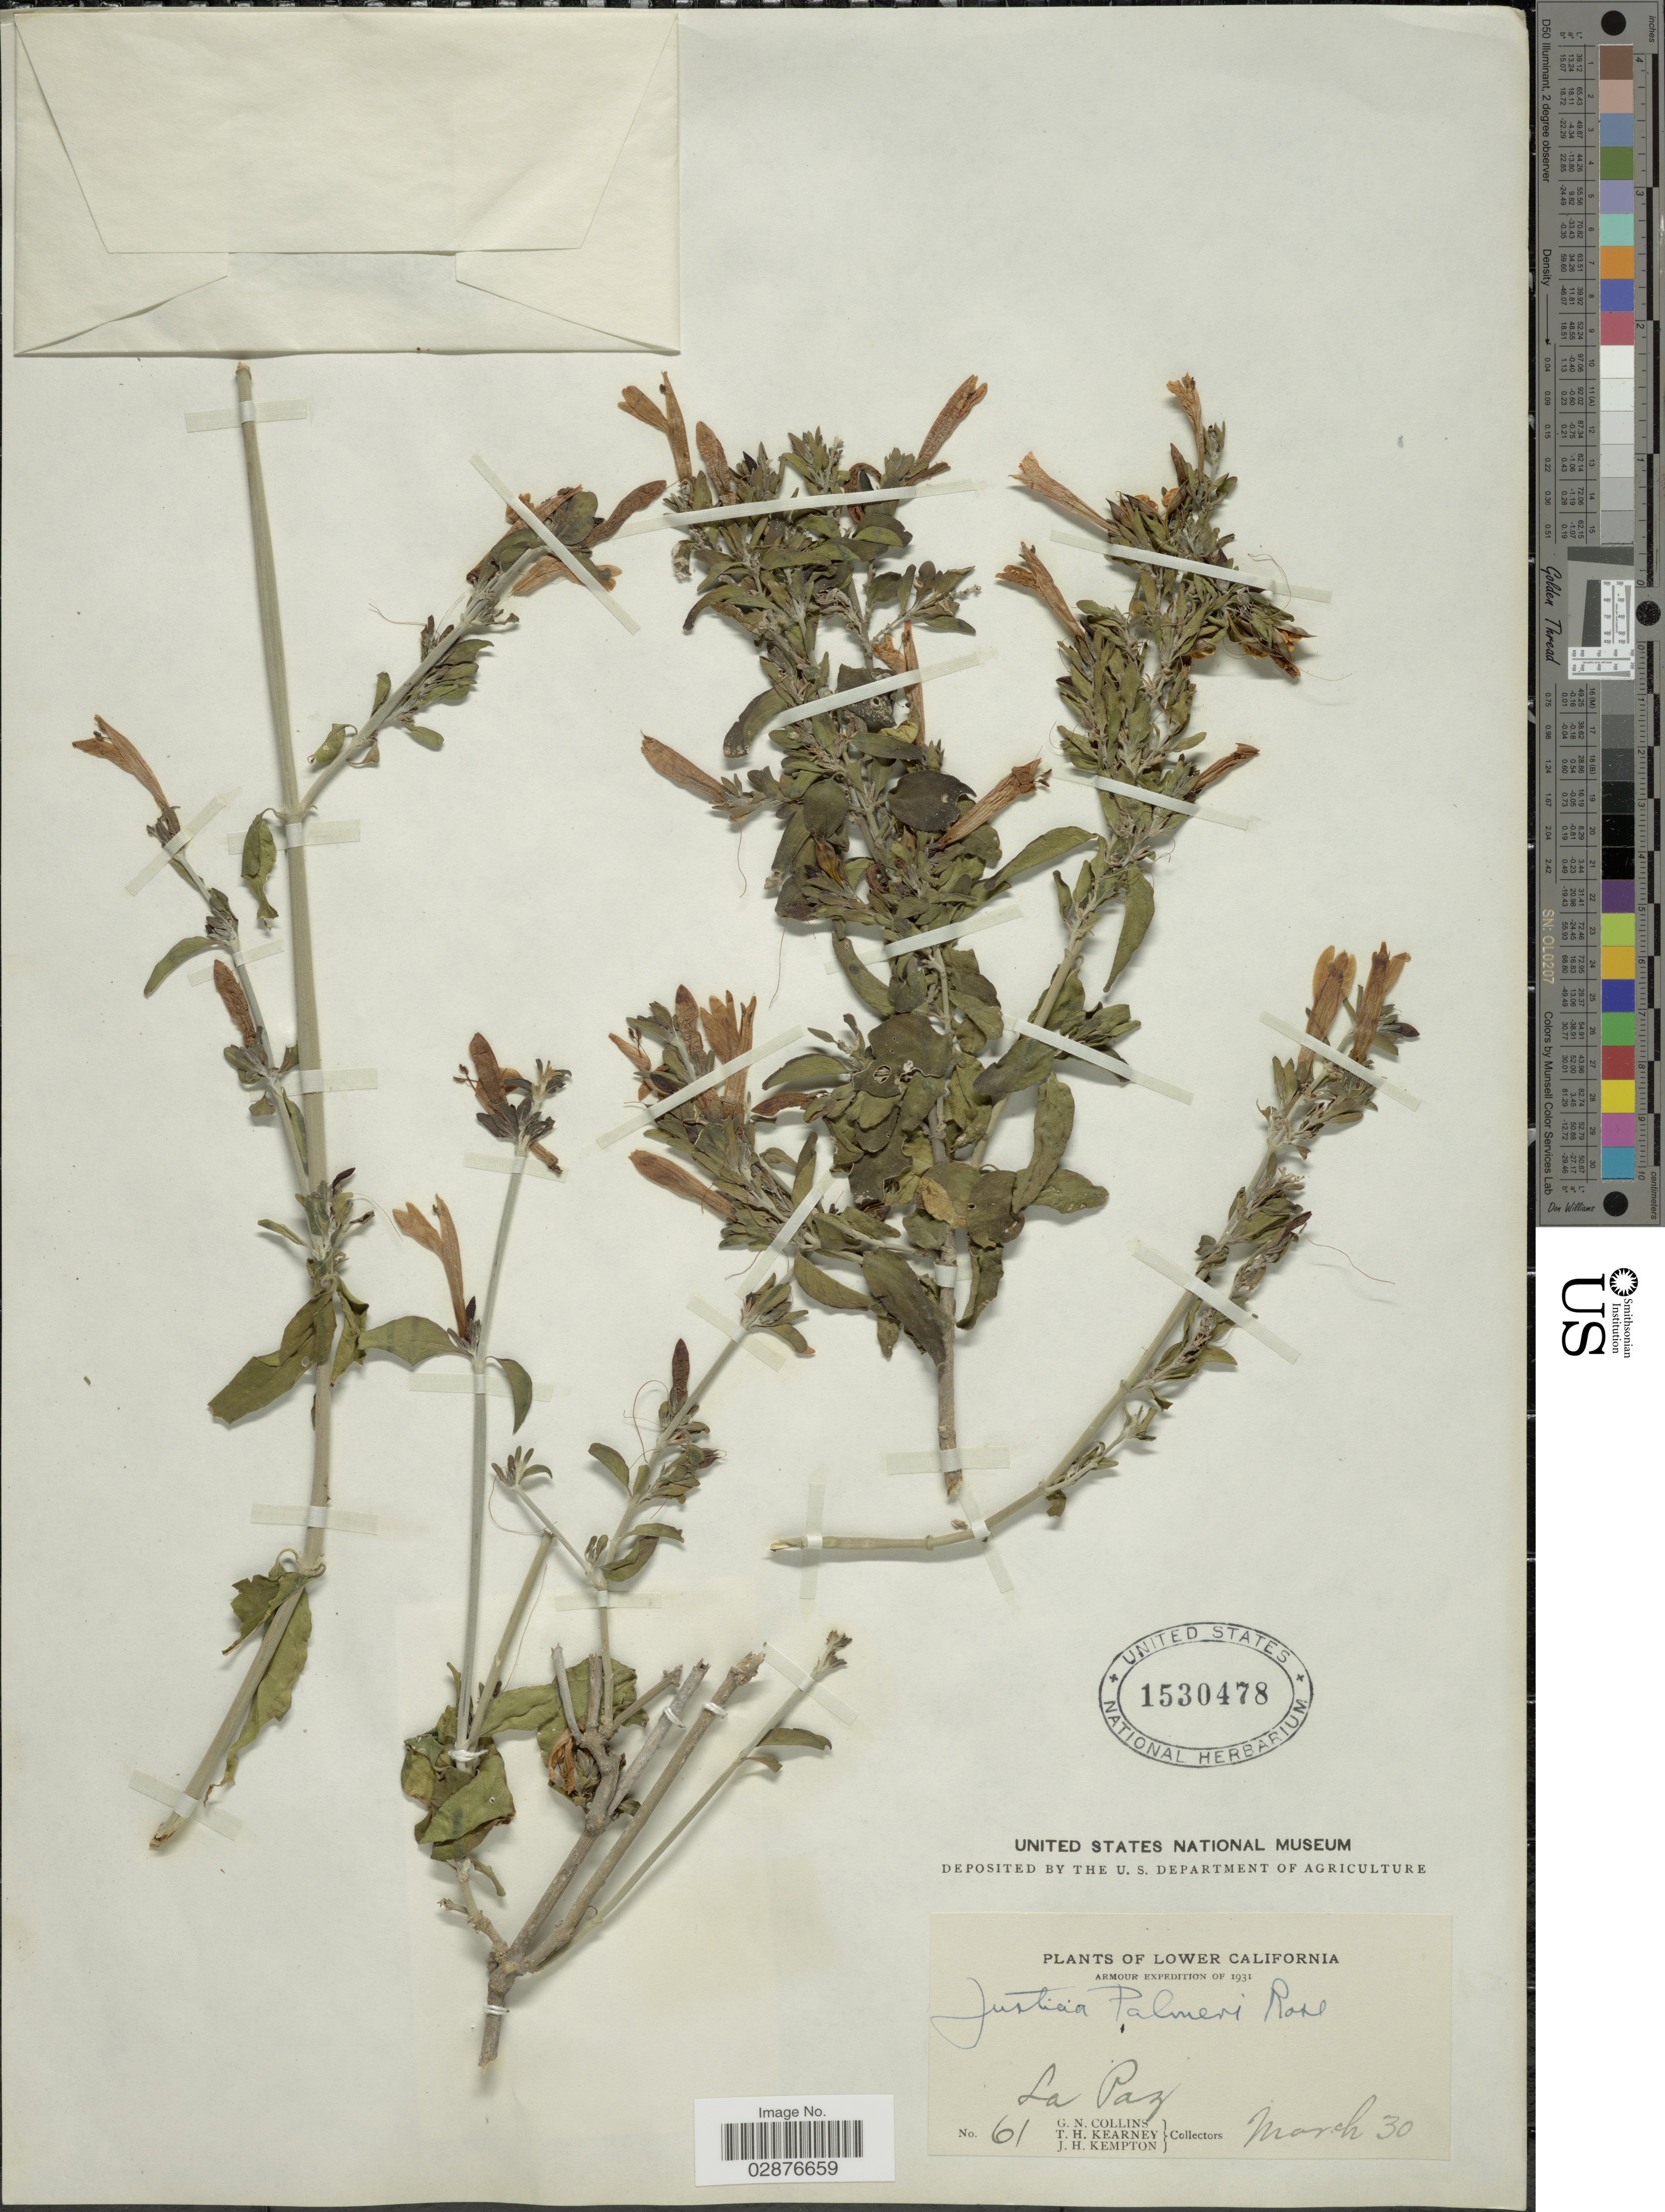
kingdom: Plantae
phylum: Tracheophyta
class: Magnoliopsida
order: Lamiales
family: Acanthaceae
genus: Justicia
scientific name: Justicia palmeri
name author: Rose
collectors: G. Collins, T. H. Kearney & J. H. Kempton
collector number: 61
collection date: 1931-03-30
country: Mexico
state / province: Baja California Sur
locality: Lower California, La Paz.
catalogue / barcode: US 1530478